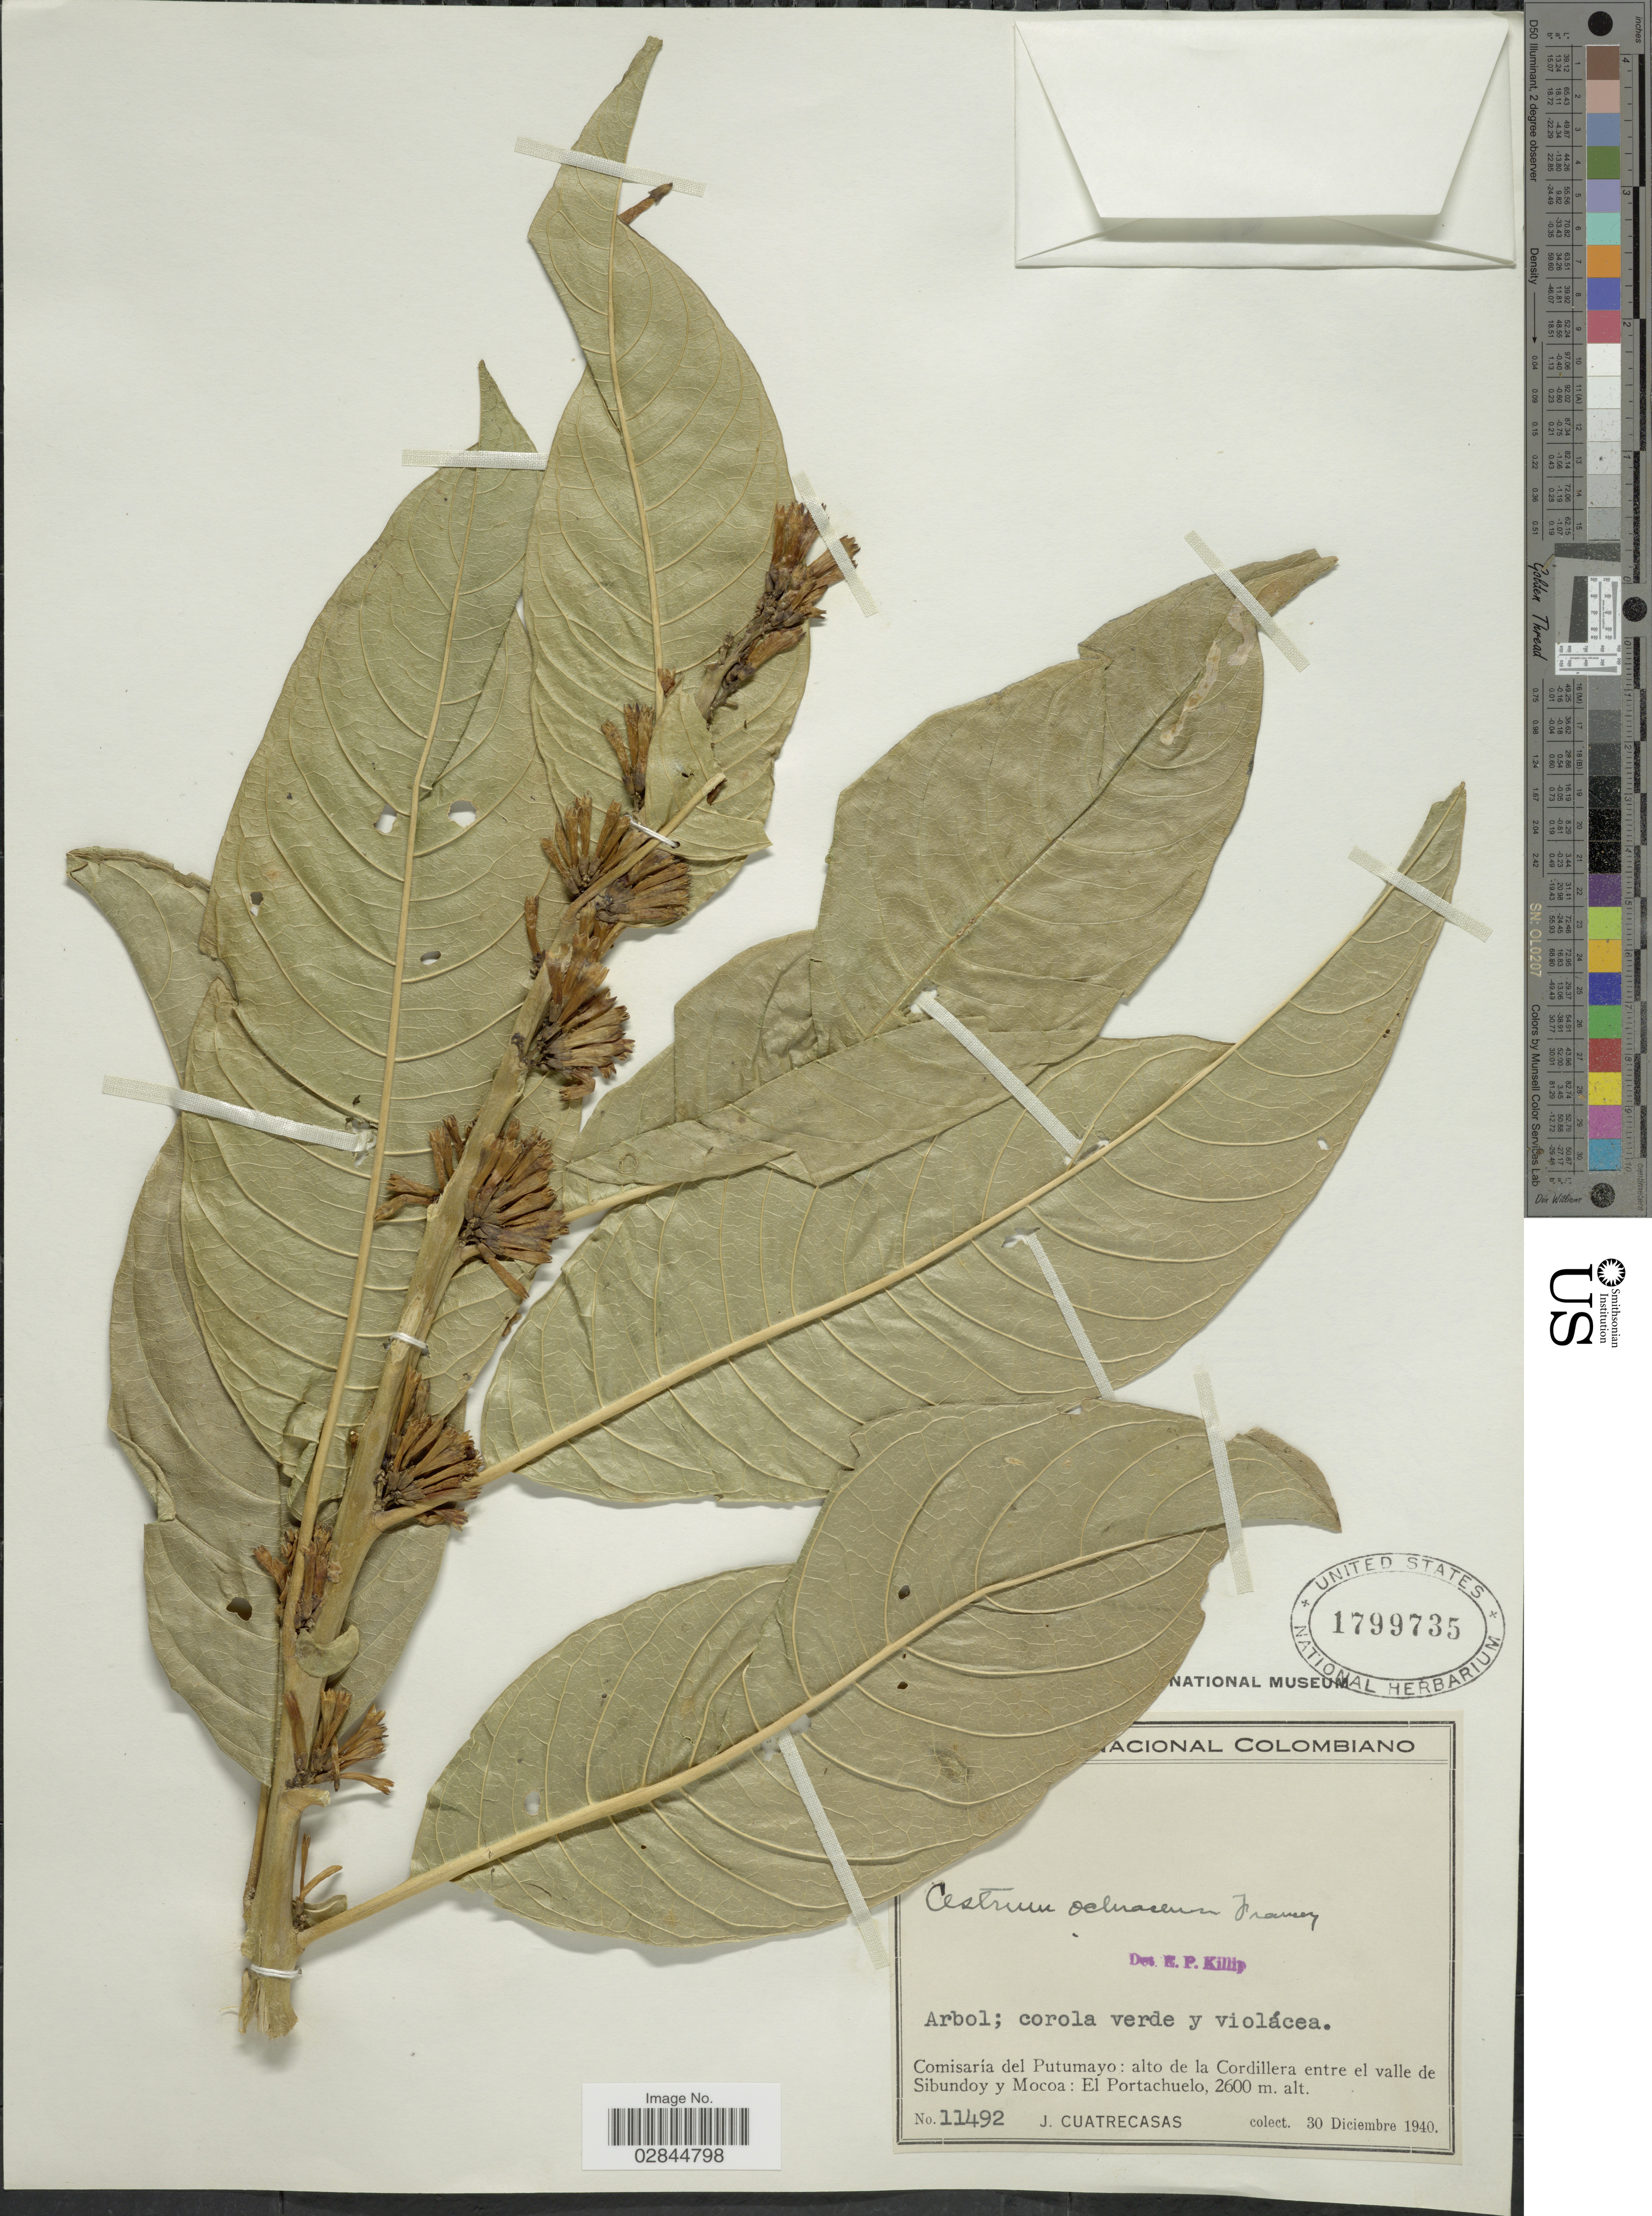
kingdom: Plantae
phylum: Tracheophyta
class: Magnoliopsida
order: Solanales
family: Solanaceae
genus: Cestrum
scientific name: Cestrum ochraceum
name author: Francey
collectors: J. Cuatrecasas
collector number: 11492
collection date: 1940-12-30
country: Colombia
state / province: Putumayo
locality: Comisaria del Putumayo: alto de la Cordillera entre el valle de Sibundoy y Mocoa: El Portachuelo.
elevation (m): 2600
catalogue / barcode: US 1799735